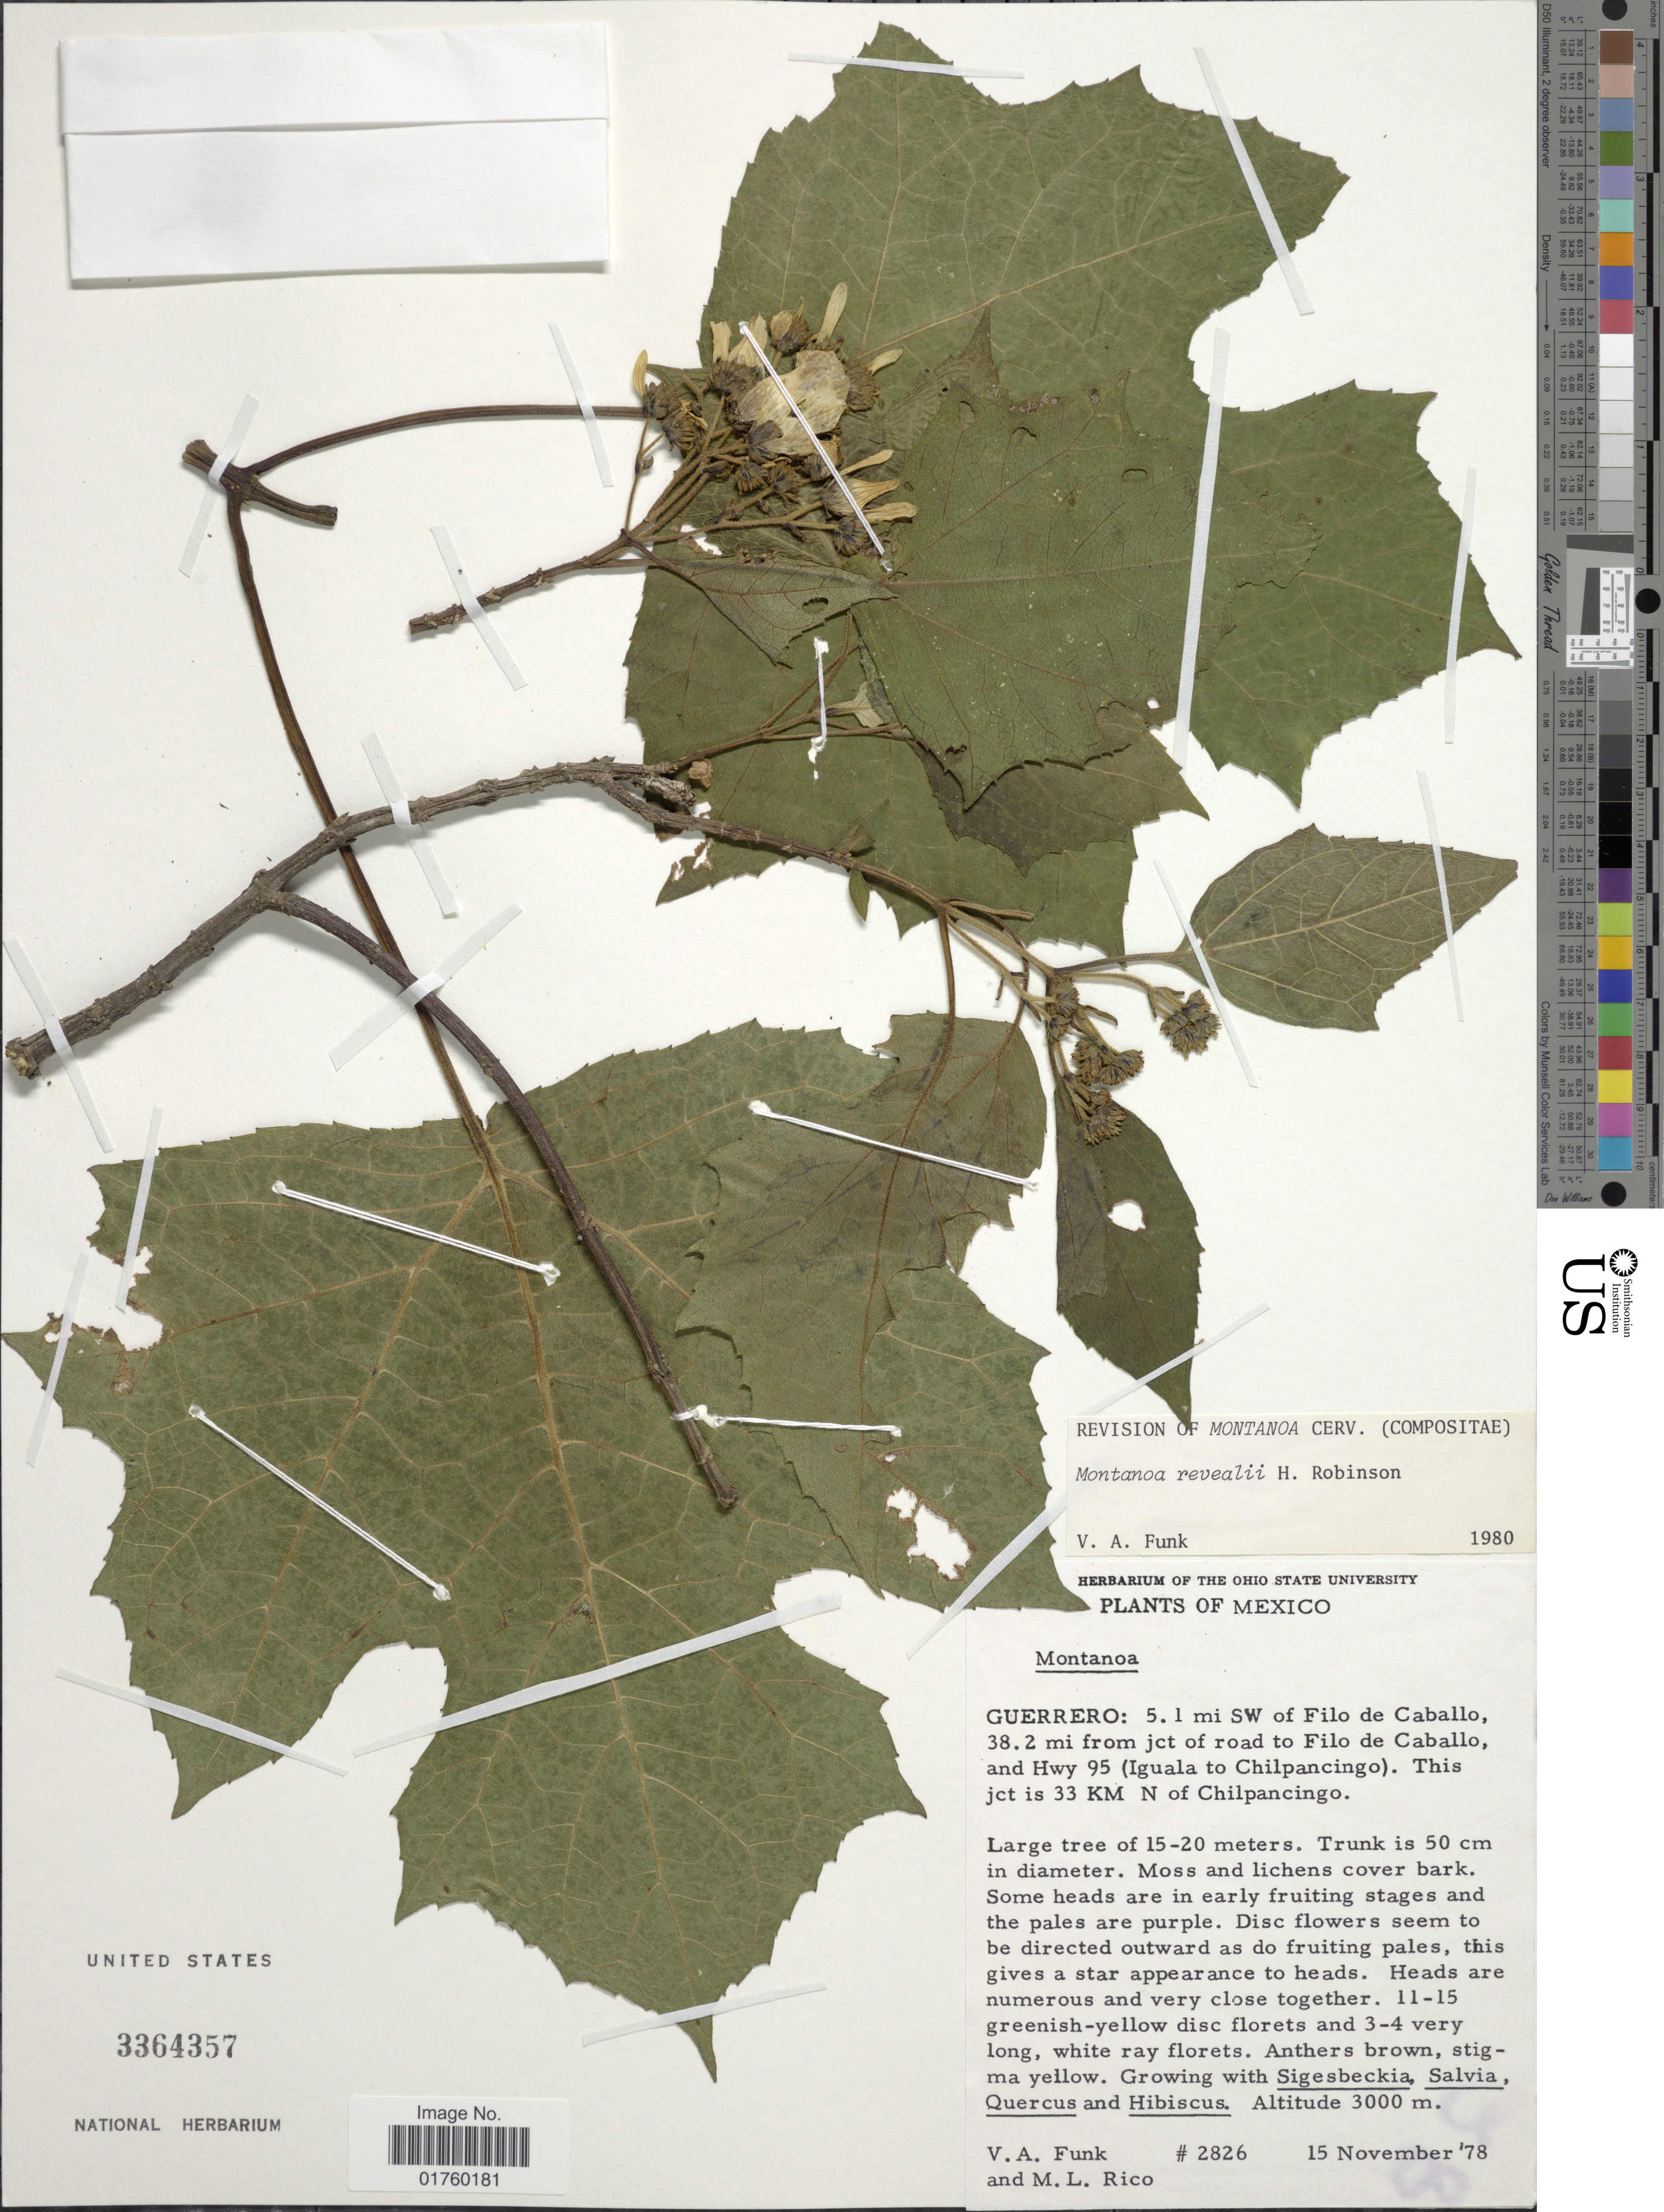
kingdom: Plantae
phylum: Tracheophyta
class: Magnoliopsida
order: Asterales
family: Asteraceae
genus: Montanoa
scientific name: Montanoa revealii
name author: H. Rob.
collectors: V. Funk & M. Rico Arce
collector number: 2826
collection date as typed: Transcribed d/m/y: 15/11/78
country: Mexico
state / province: Guerrero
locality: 5.1 mi SW of Filo de Caballo, 38.2 mi from jct of road to Filo Caballo, and Hwy 95 (Iguala to Chilpancingo), this jct is 33 KM N of Chilpancingo.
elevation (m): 3000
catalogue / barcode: US 3364357